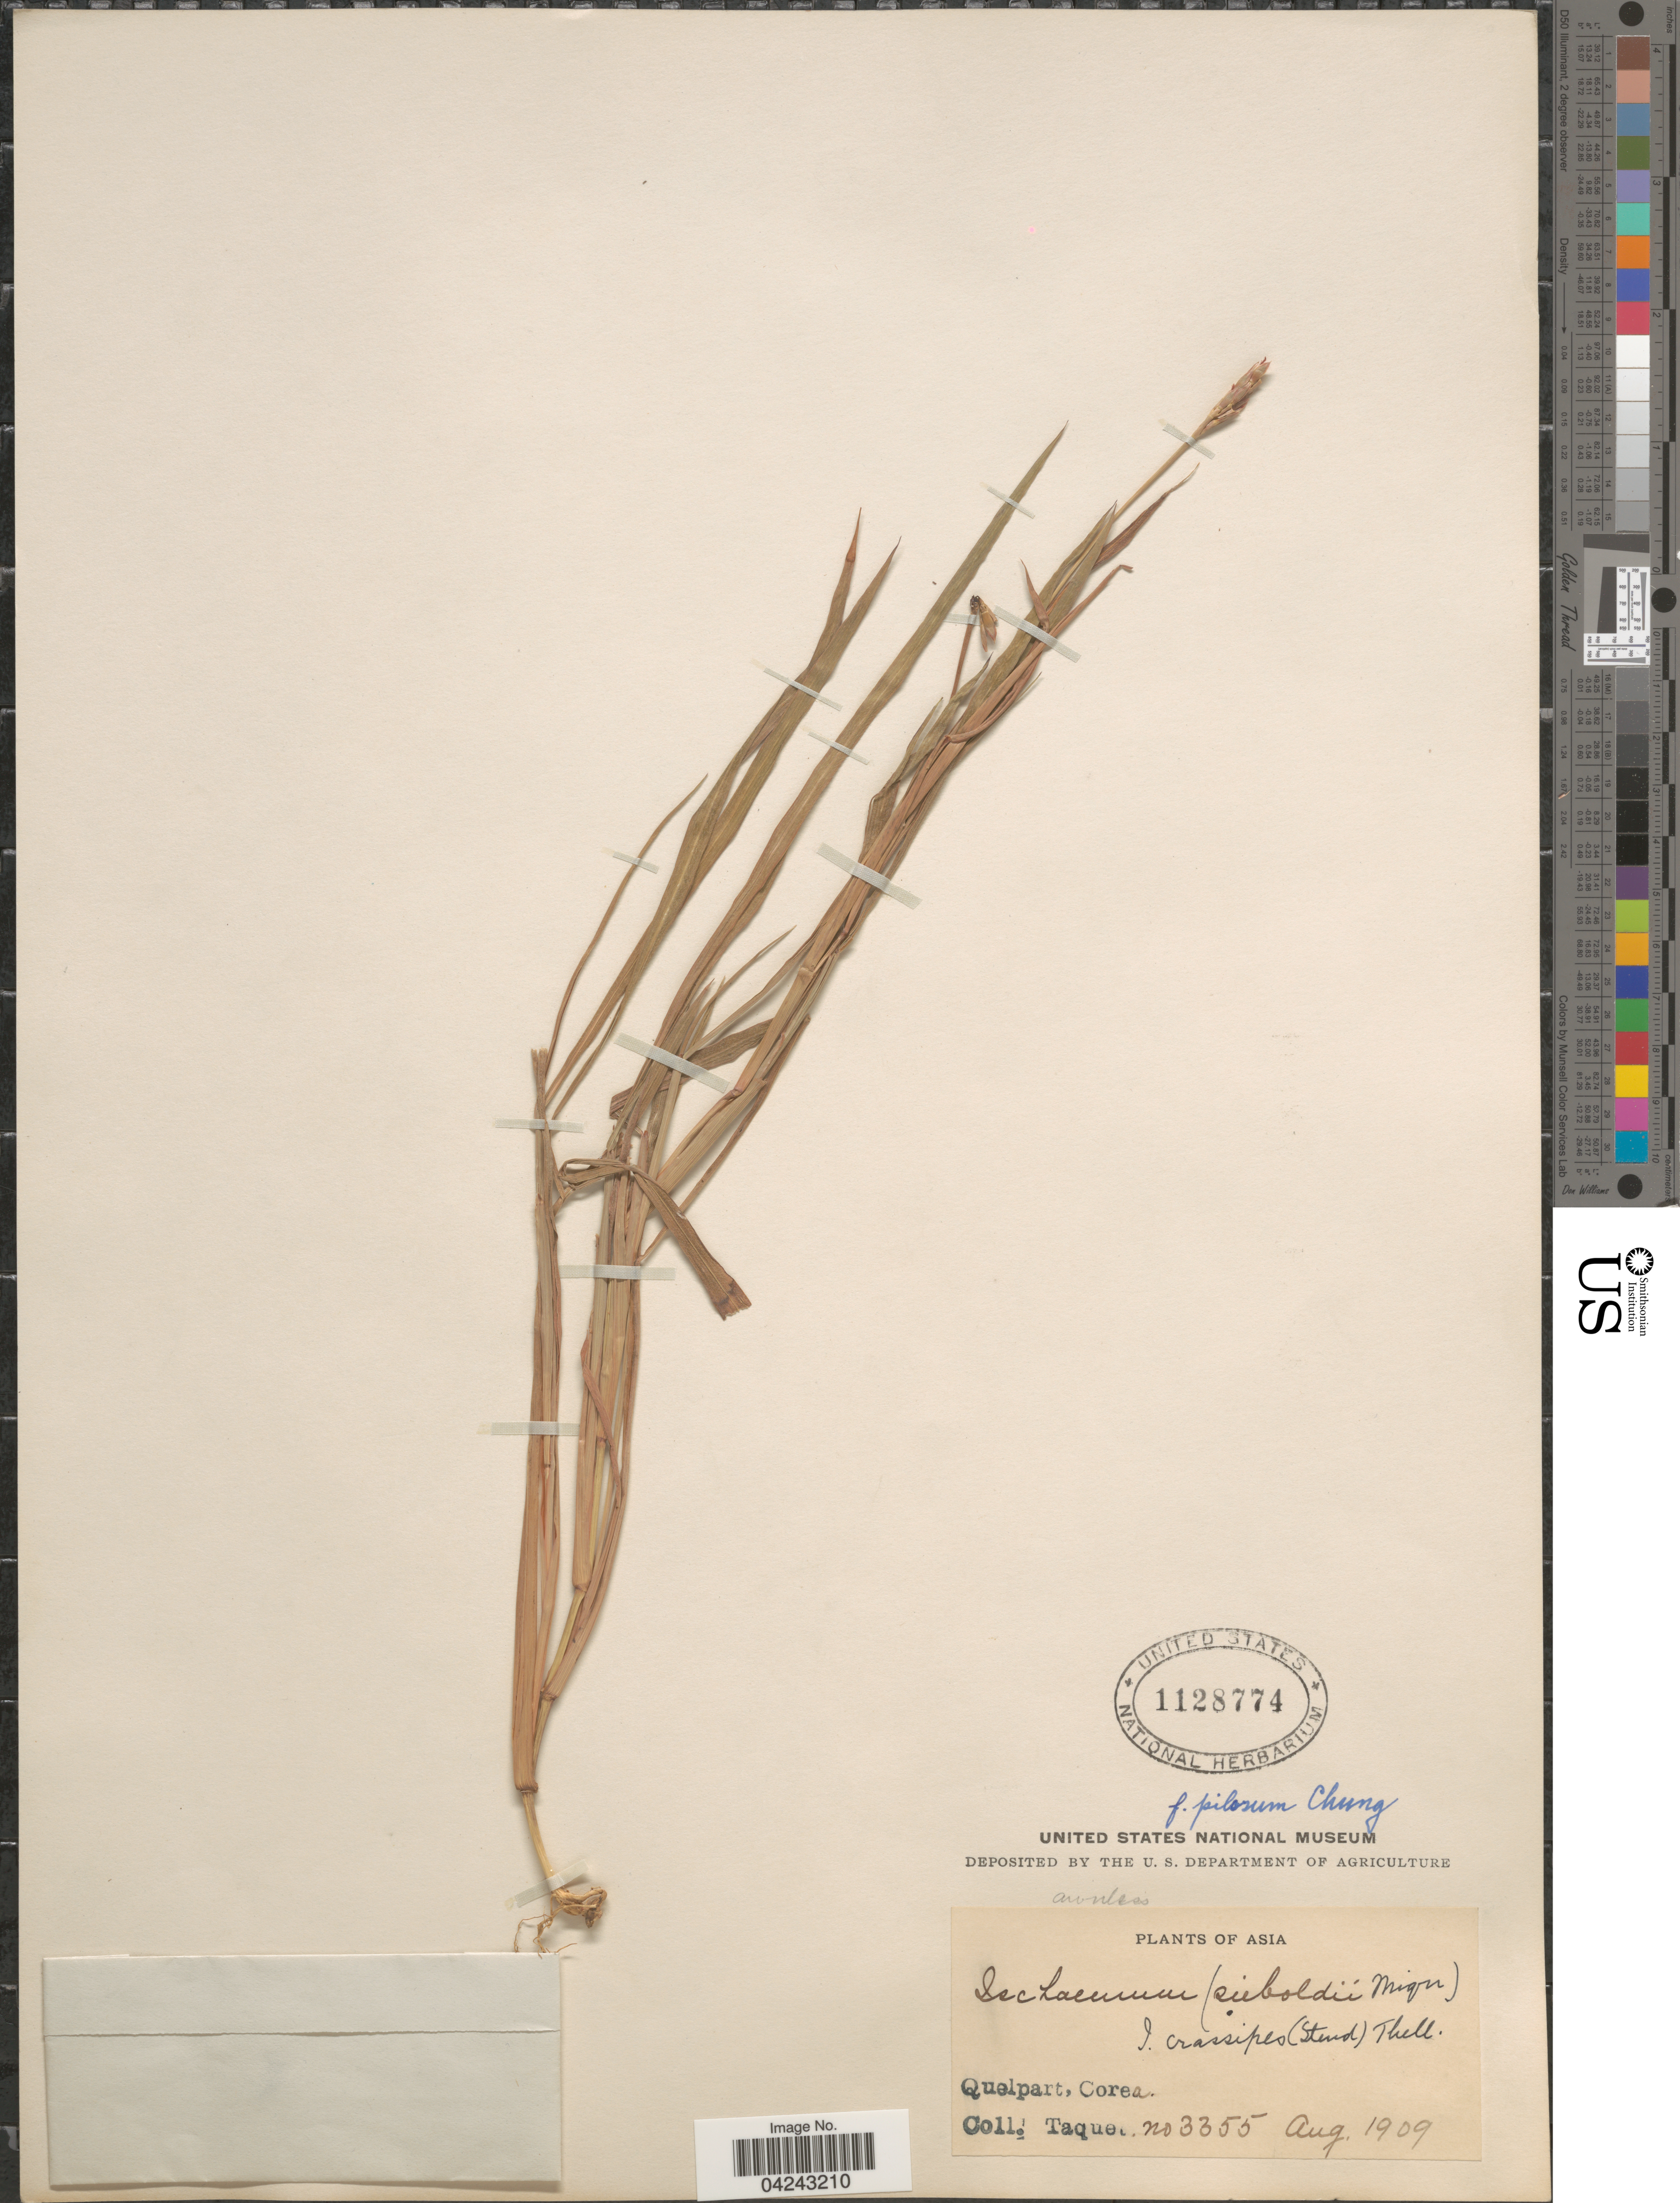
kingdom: Plantae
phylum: Tracheophyta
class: Liliopsida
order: Poales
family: Poaceae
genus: Ischaemum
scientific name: Ischaemum aristatum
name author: L.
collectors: Taquet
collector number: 3355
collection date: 1909-08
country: South Korea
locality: Quelpart, Corea.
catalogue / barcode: US 1128774